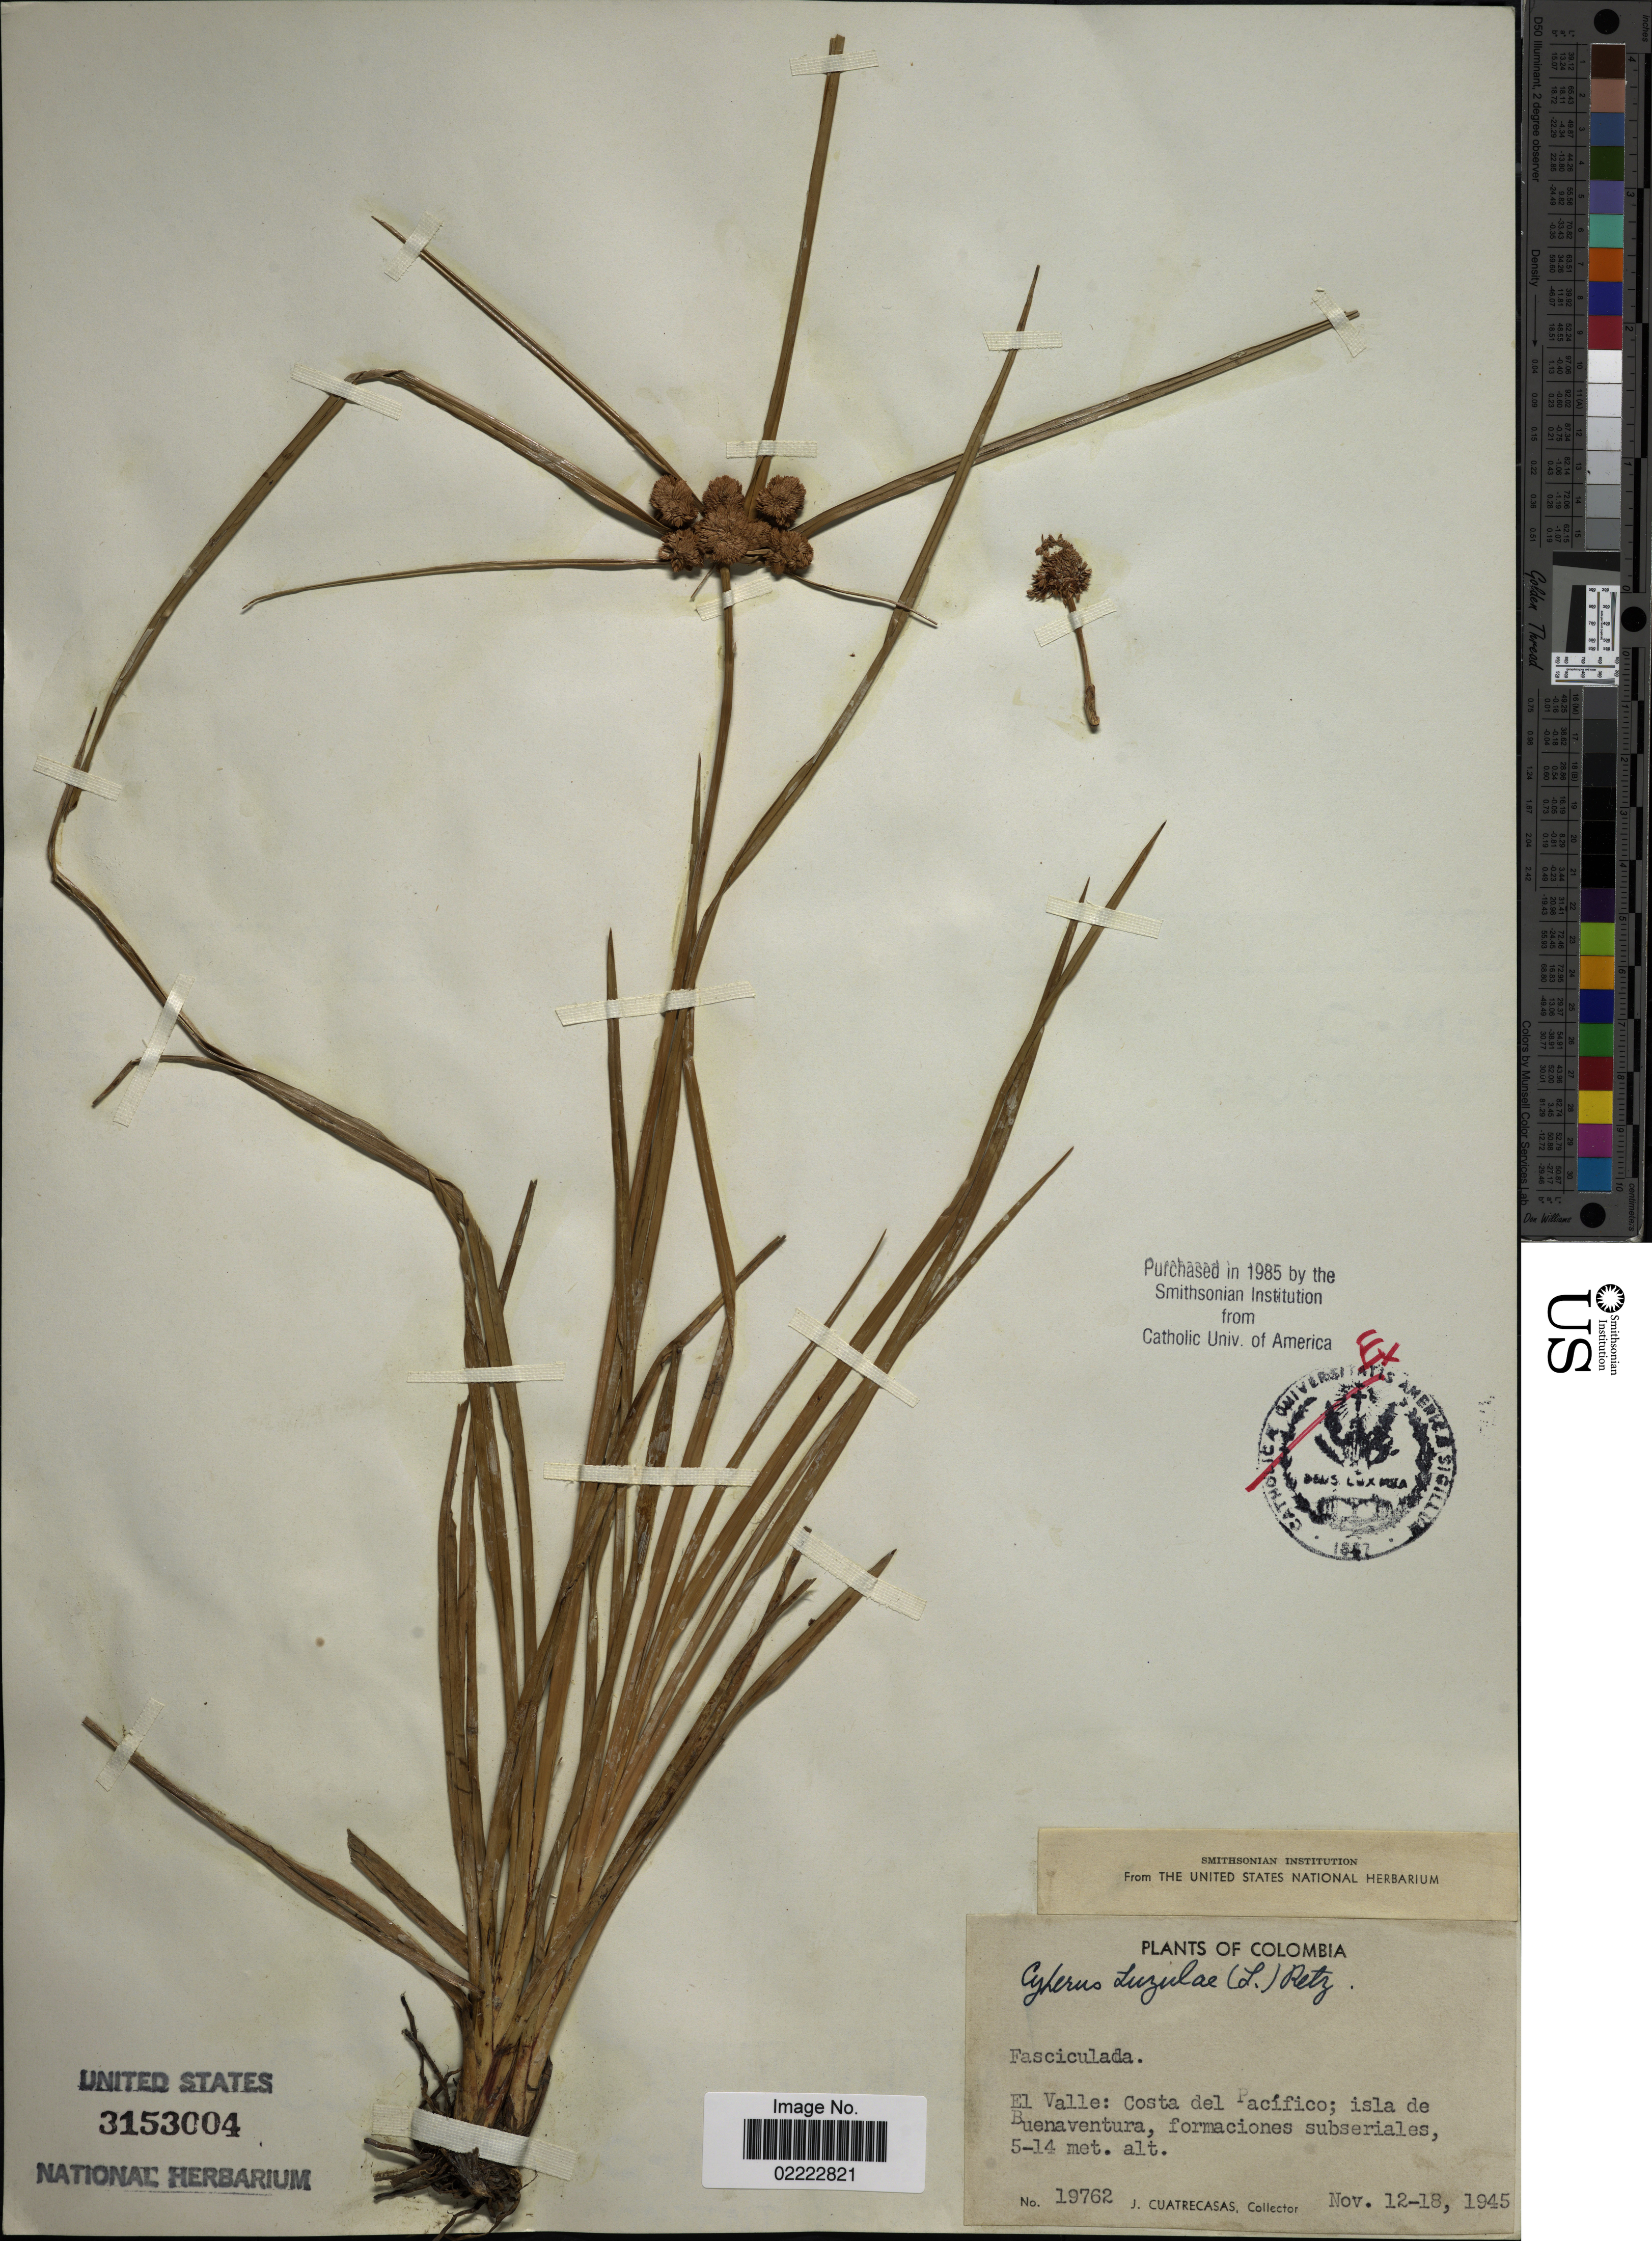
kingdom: Plantae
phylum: Tracheophyta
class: Liliopsida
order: Poales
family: Cyperaceae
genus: Cyperus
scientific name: Cyperus luzulae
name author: (L.) Rottb. ex Retz.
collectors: J. Cuatrecasas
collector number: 19762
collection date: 1945-11-12/1945-11-18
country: Colombia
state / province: Valle del Cauca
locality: El Valle: Costa del Pacífico; isla de Buenaventura, formacion subseriales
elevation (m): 5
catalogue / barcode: US 3153004